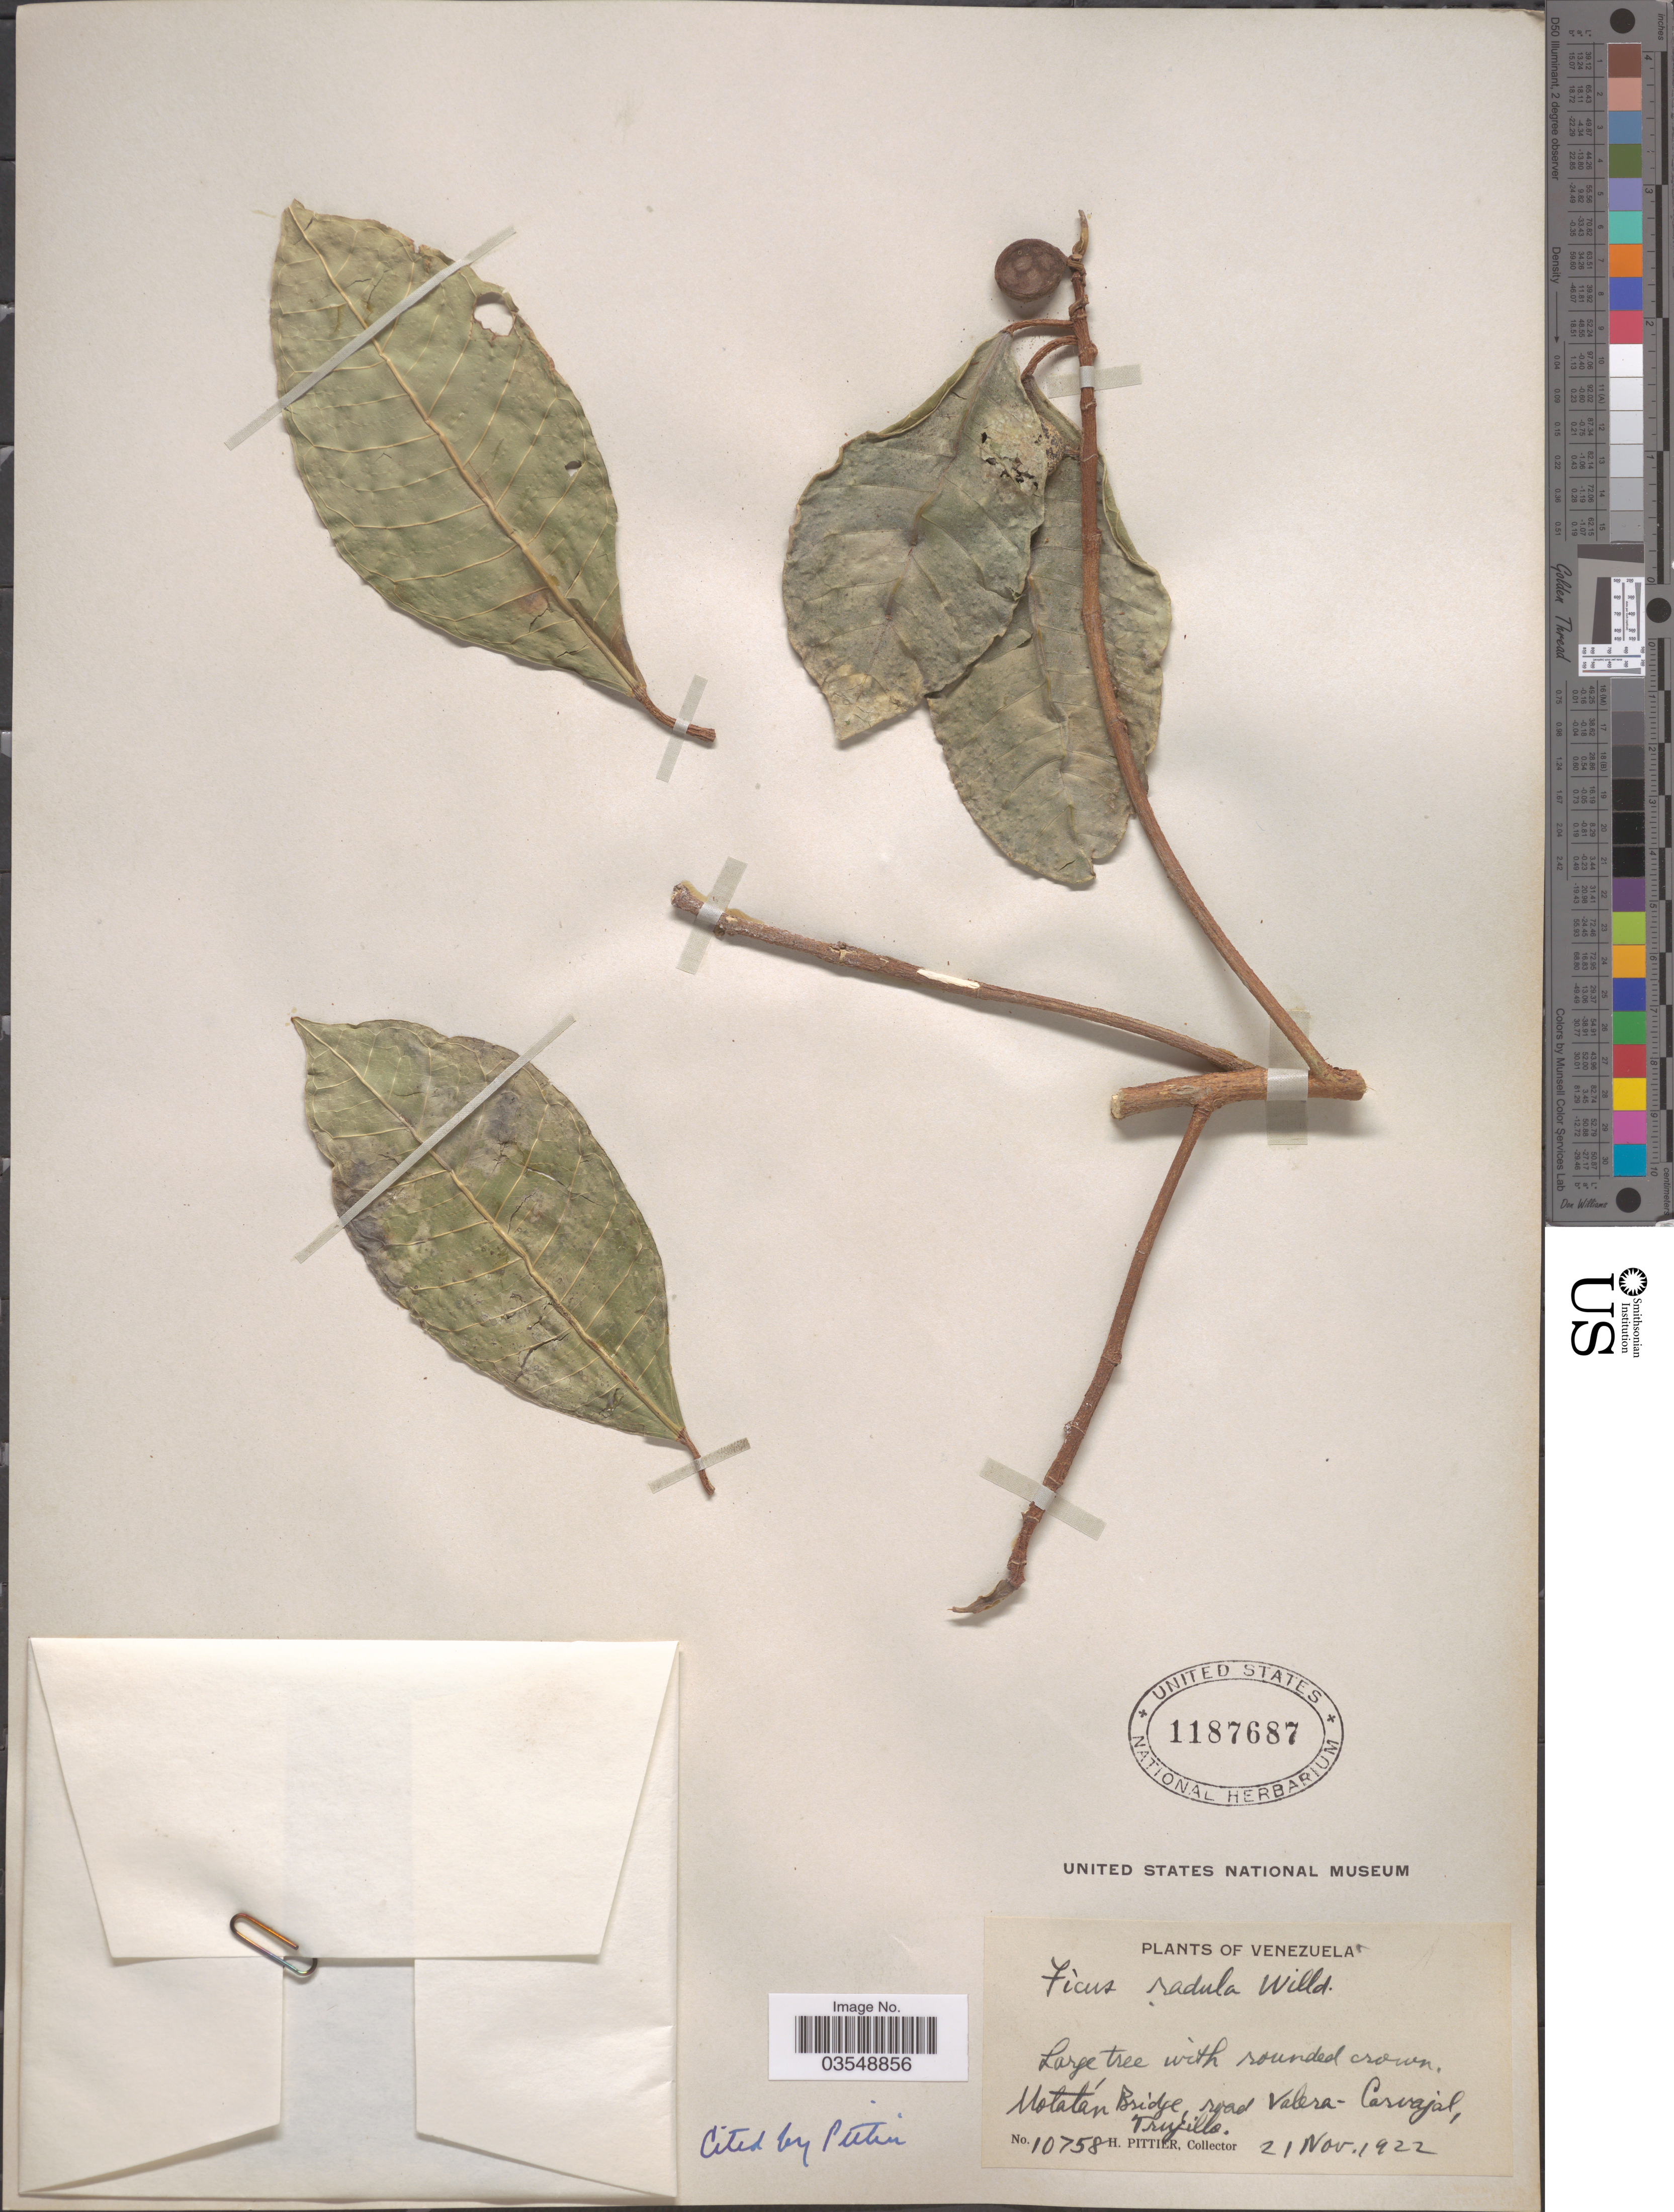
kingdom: Plantae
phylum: Tracheophyta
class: Magnoliopsida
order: Rosales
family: Moraceae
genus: Ficus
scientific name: Ficus radula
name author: Humb. & Bonpl. ex Willd.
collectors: H. F. Pittier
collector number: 10758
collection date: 1922-11-21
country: Venezuela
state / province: Trujillo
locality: Motatán Bridge, road Valera-Carvajal.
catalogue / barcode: US 1187687